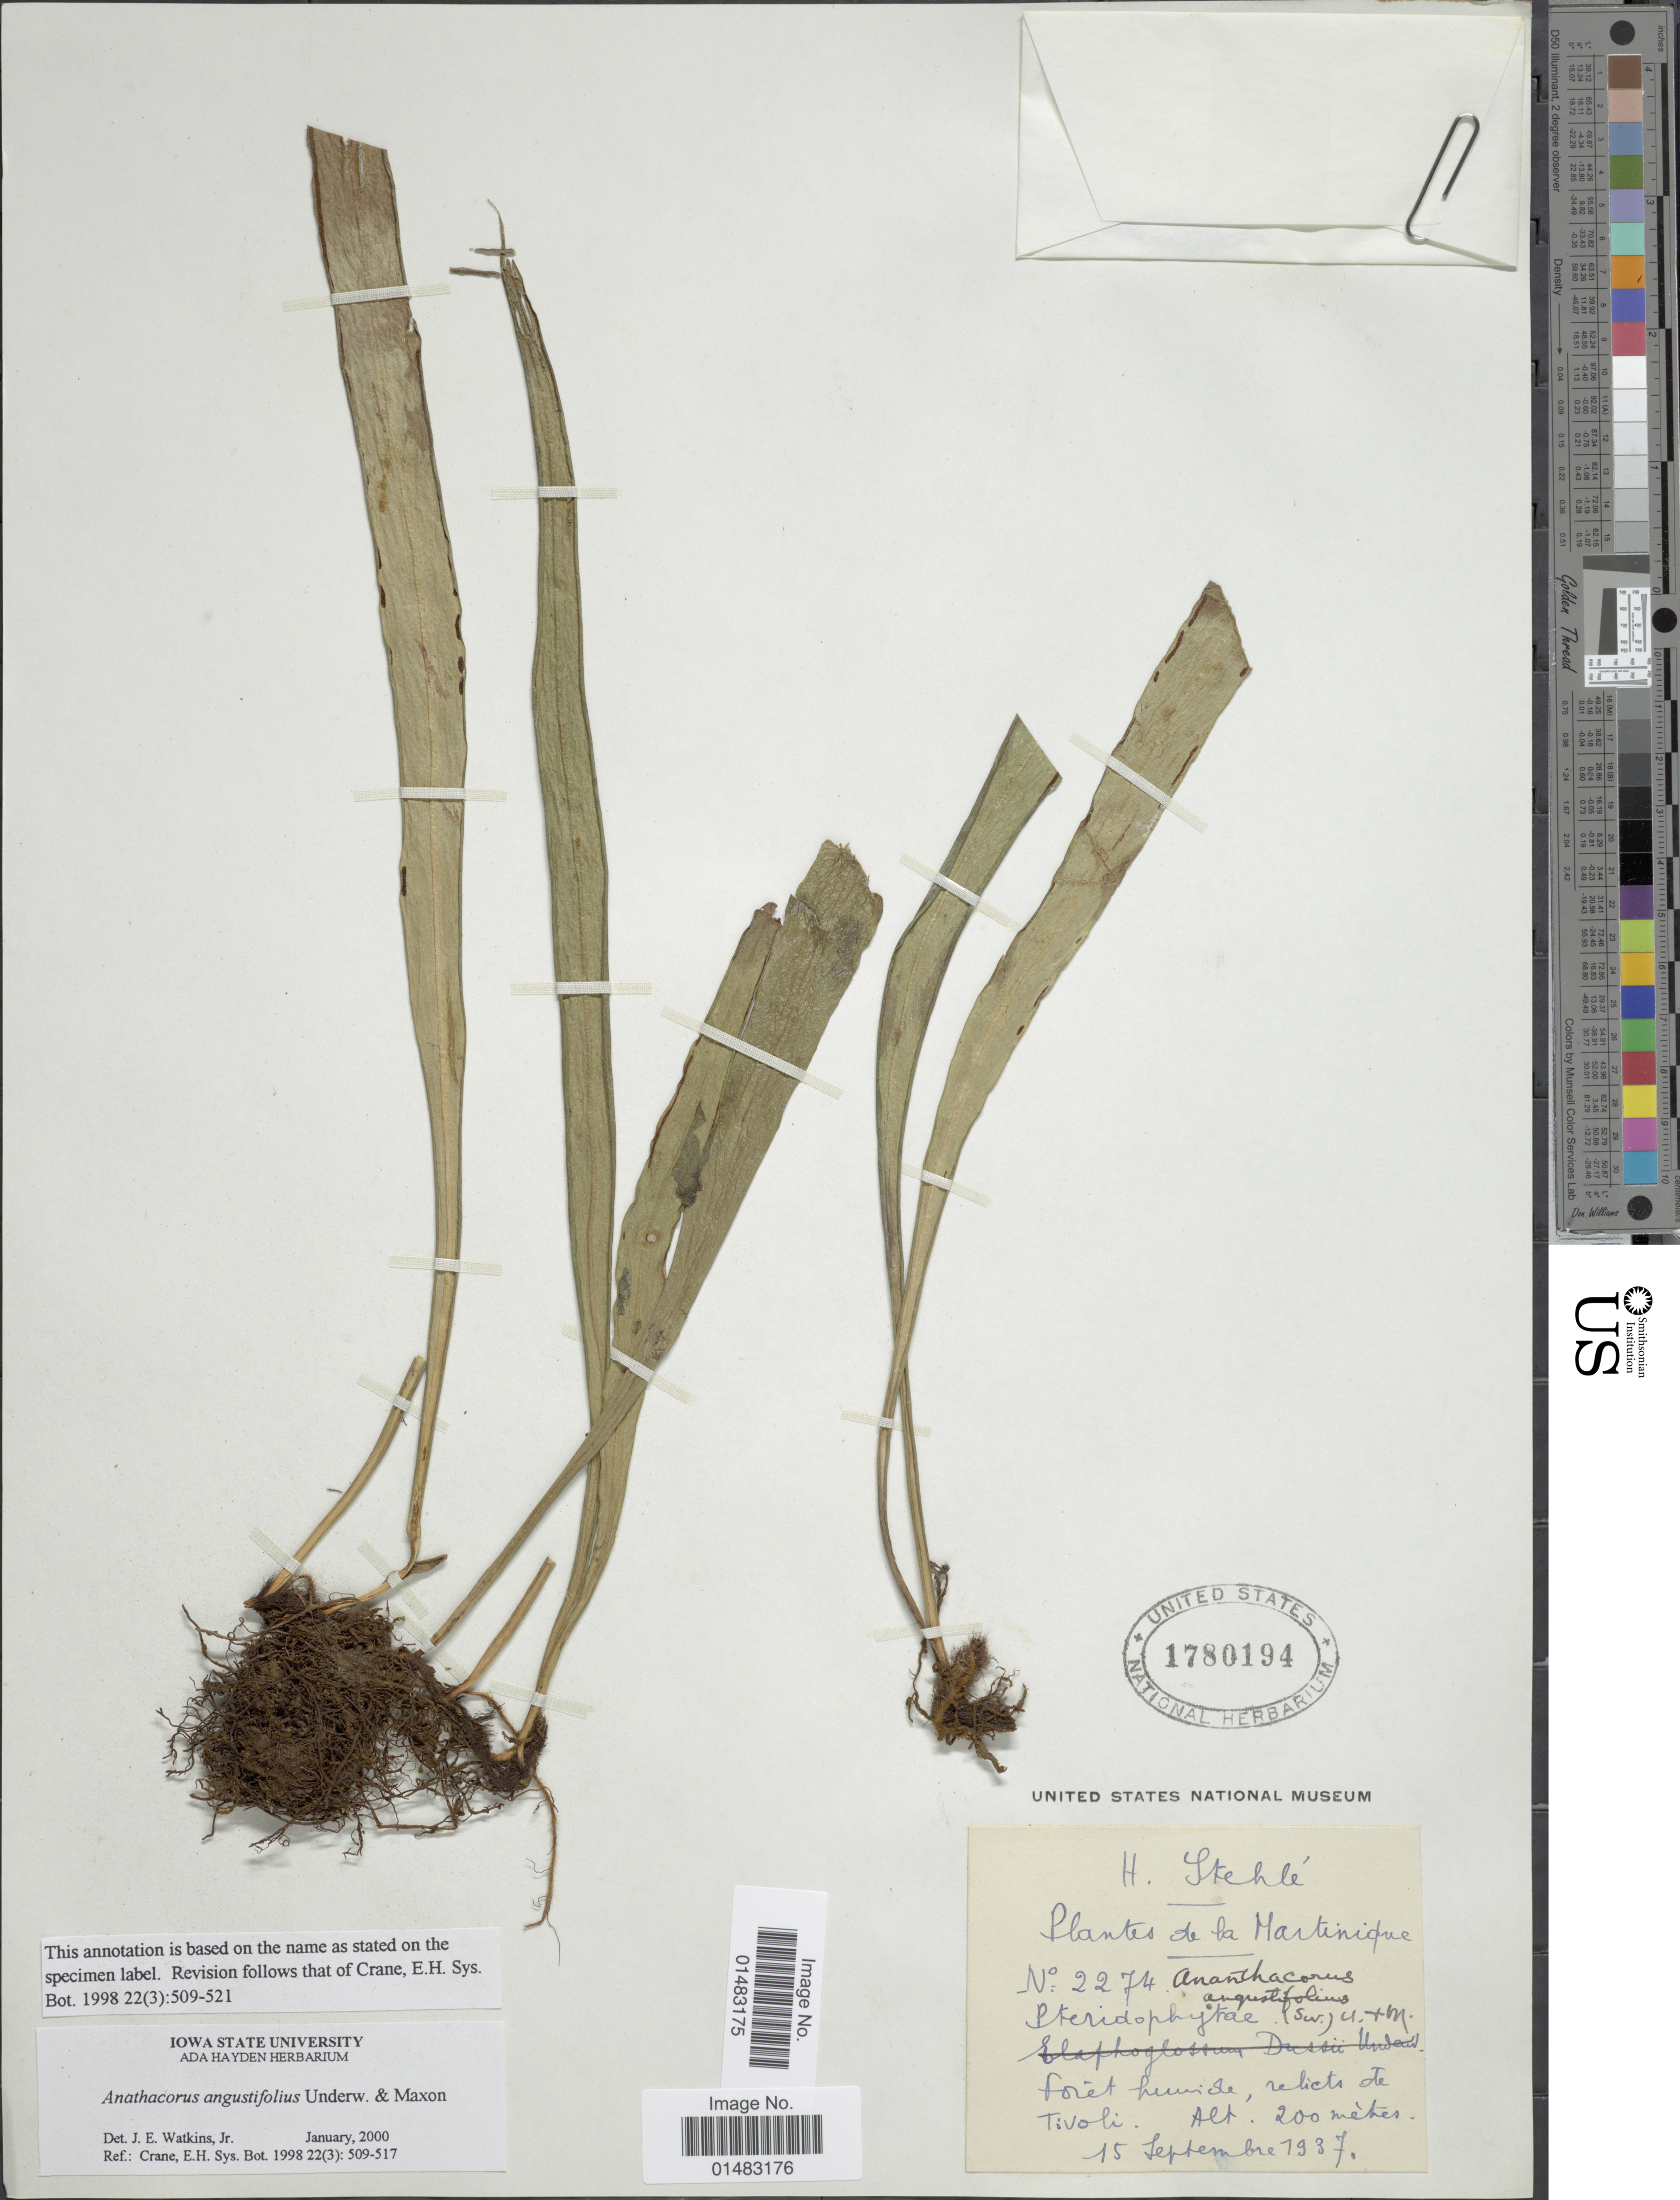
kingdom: Plantae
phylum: Tracheophyta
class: Polypodiopsida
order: Polypodiales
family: Pteridaceae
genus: Ananthacorus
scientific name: Ananthacorus angustifolius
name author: (Sw.) Underw. & Maxon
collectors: H. Stehlé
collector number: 2274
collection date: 1937-09-15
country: Martinique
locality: Forêt humide relicts de Tivoli, plantes de la Martinique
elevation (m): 200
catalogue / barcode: US 1780194